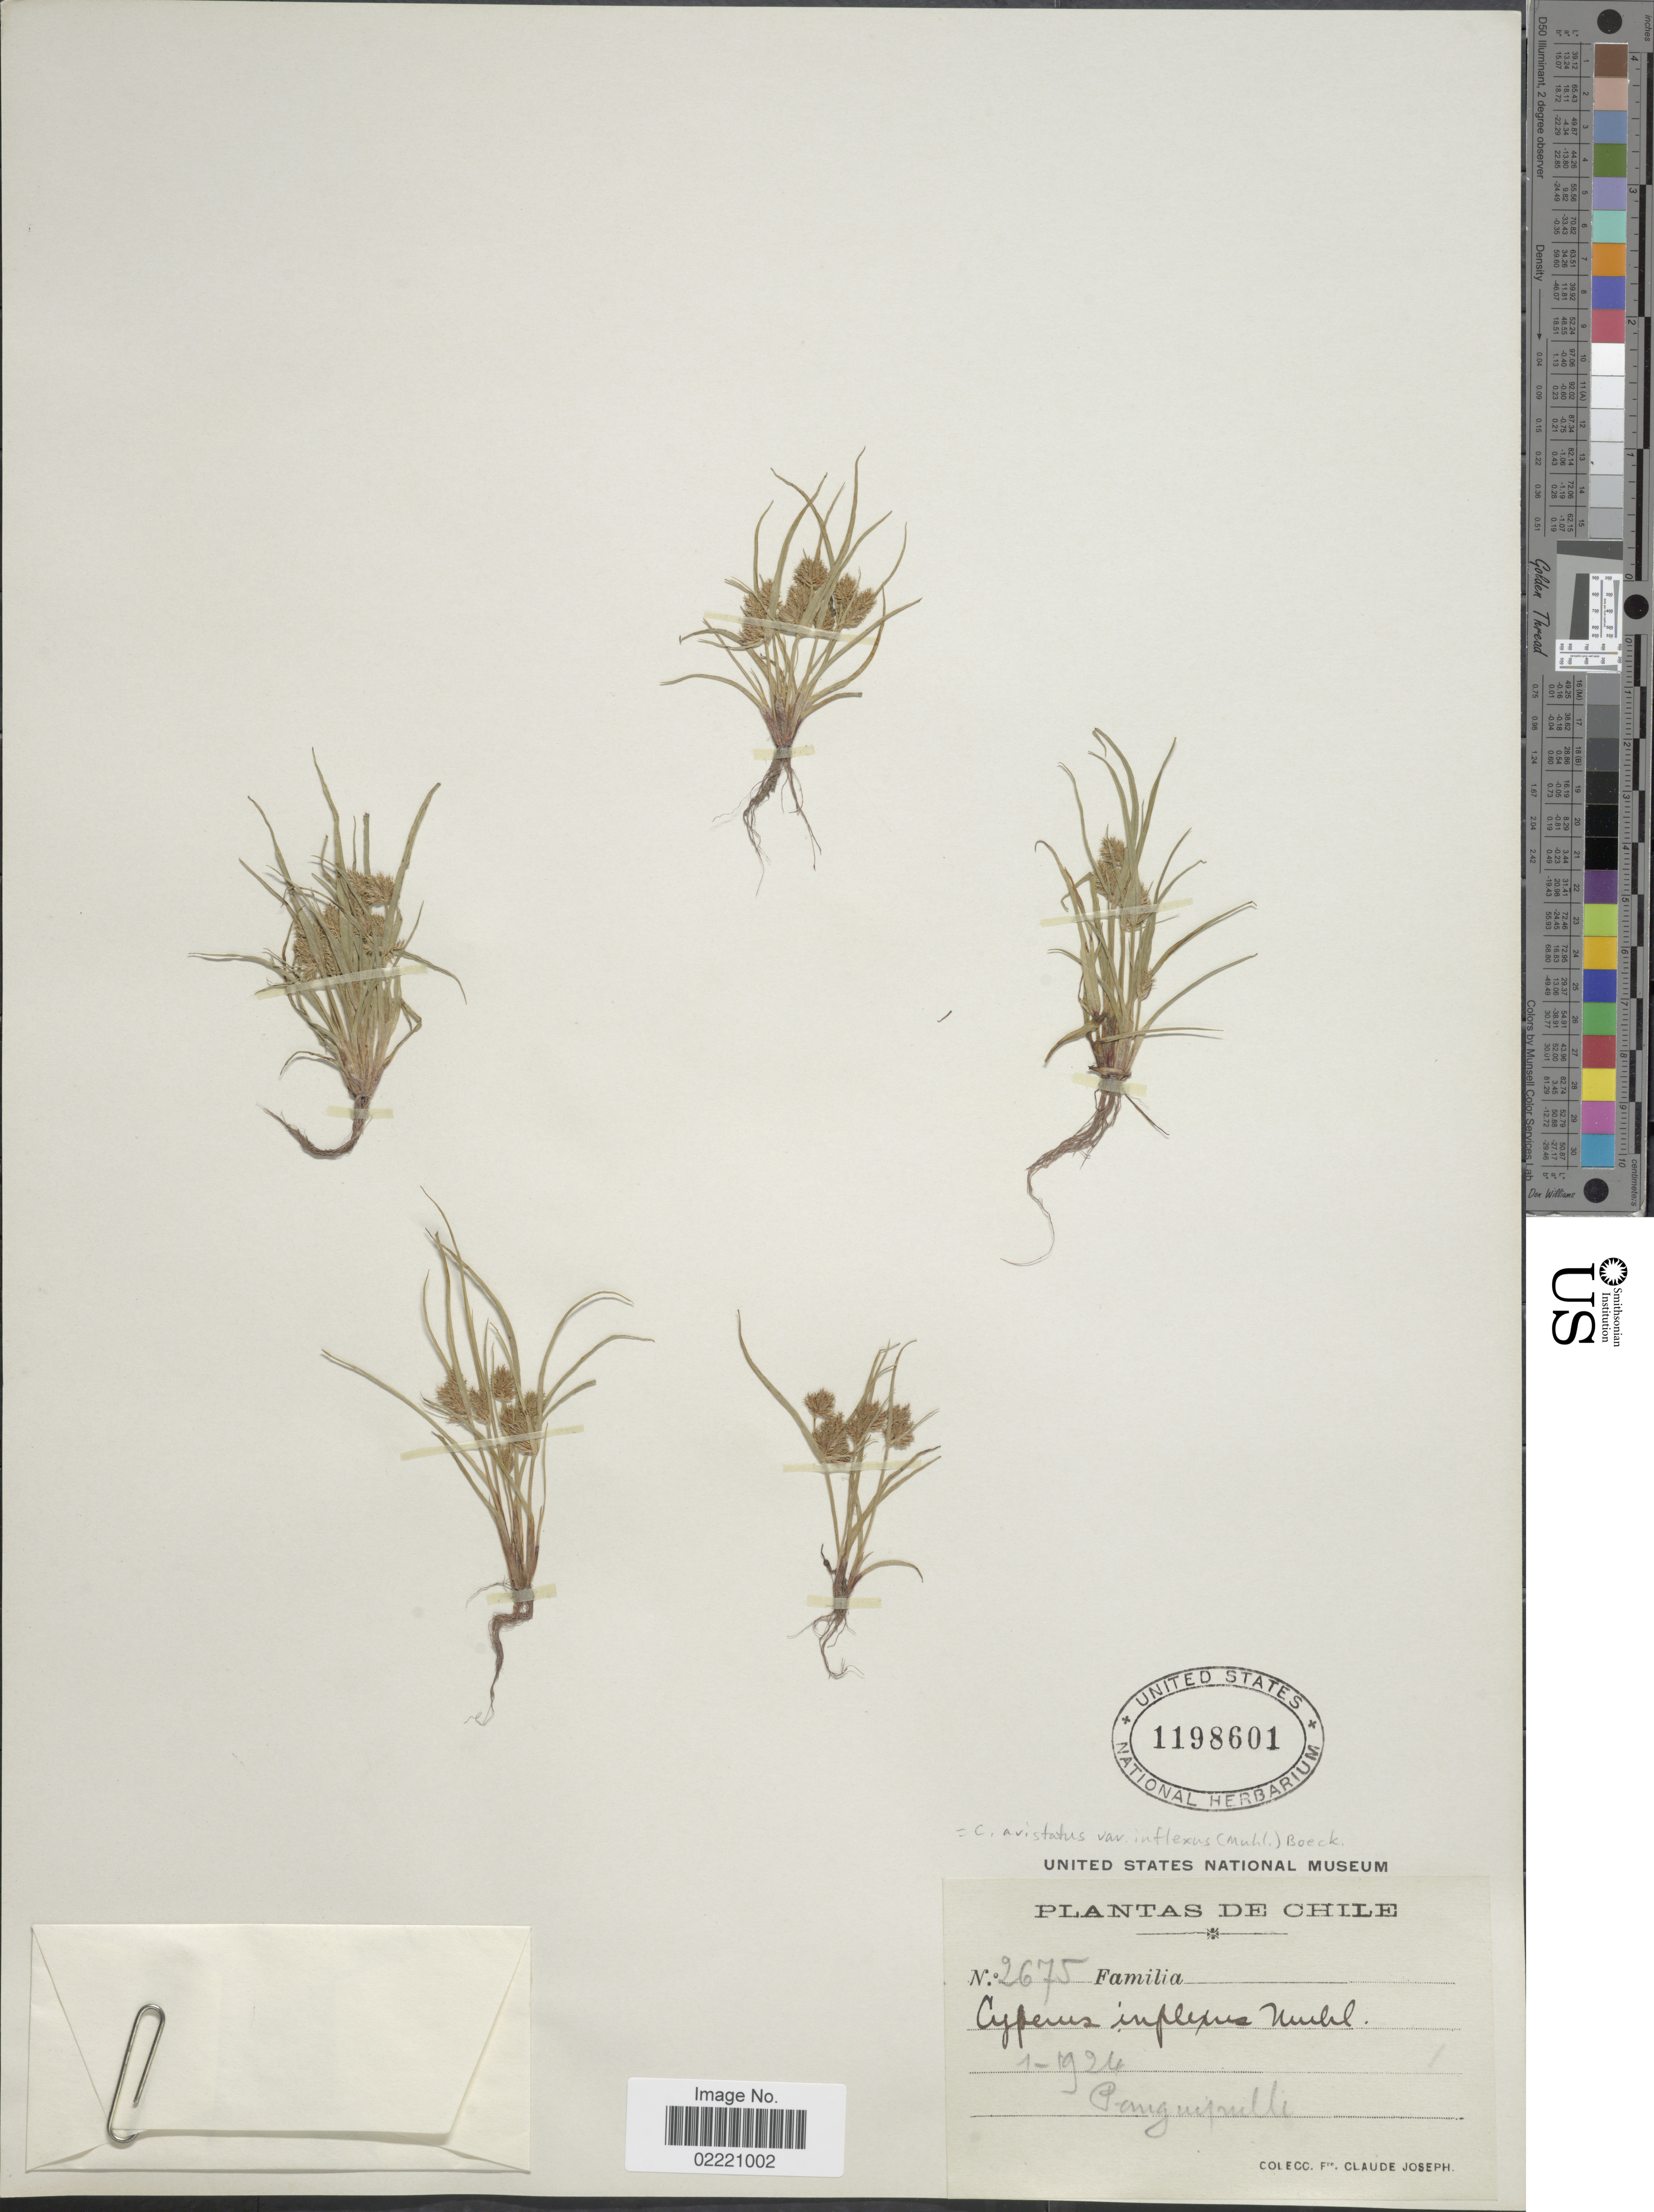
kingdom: Plantae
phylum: Tracheophyta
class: Liliopsida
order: Poales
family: Cyperaceae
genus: Cyperus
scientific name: Cyperus squarrosus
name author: L.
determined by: Strong, Mark T., (BOT), Smithsonian Institution - National Museum of Natural History (UNITED STATES)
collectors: Bro. Claude-Joseph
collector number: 2675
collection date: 1924-01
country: Chile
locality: Panguipulli.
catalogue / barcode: US 1198601